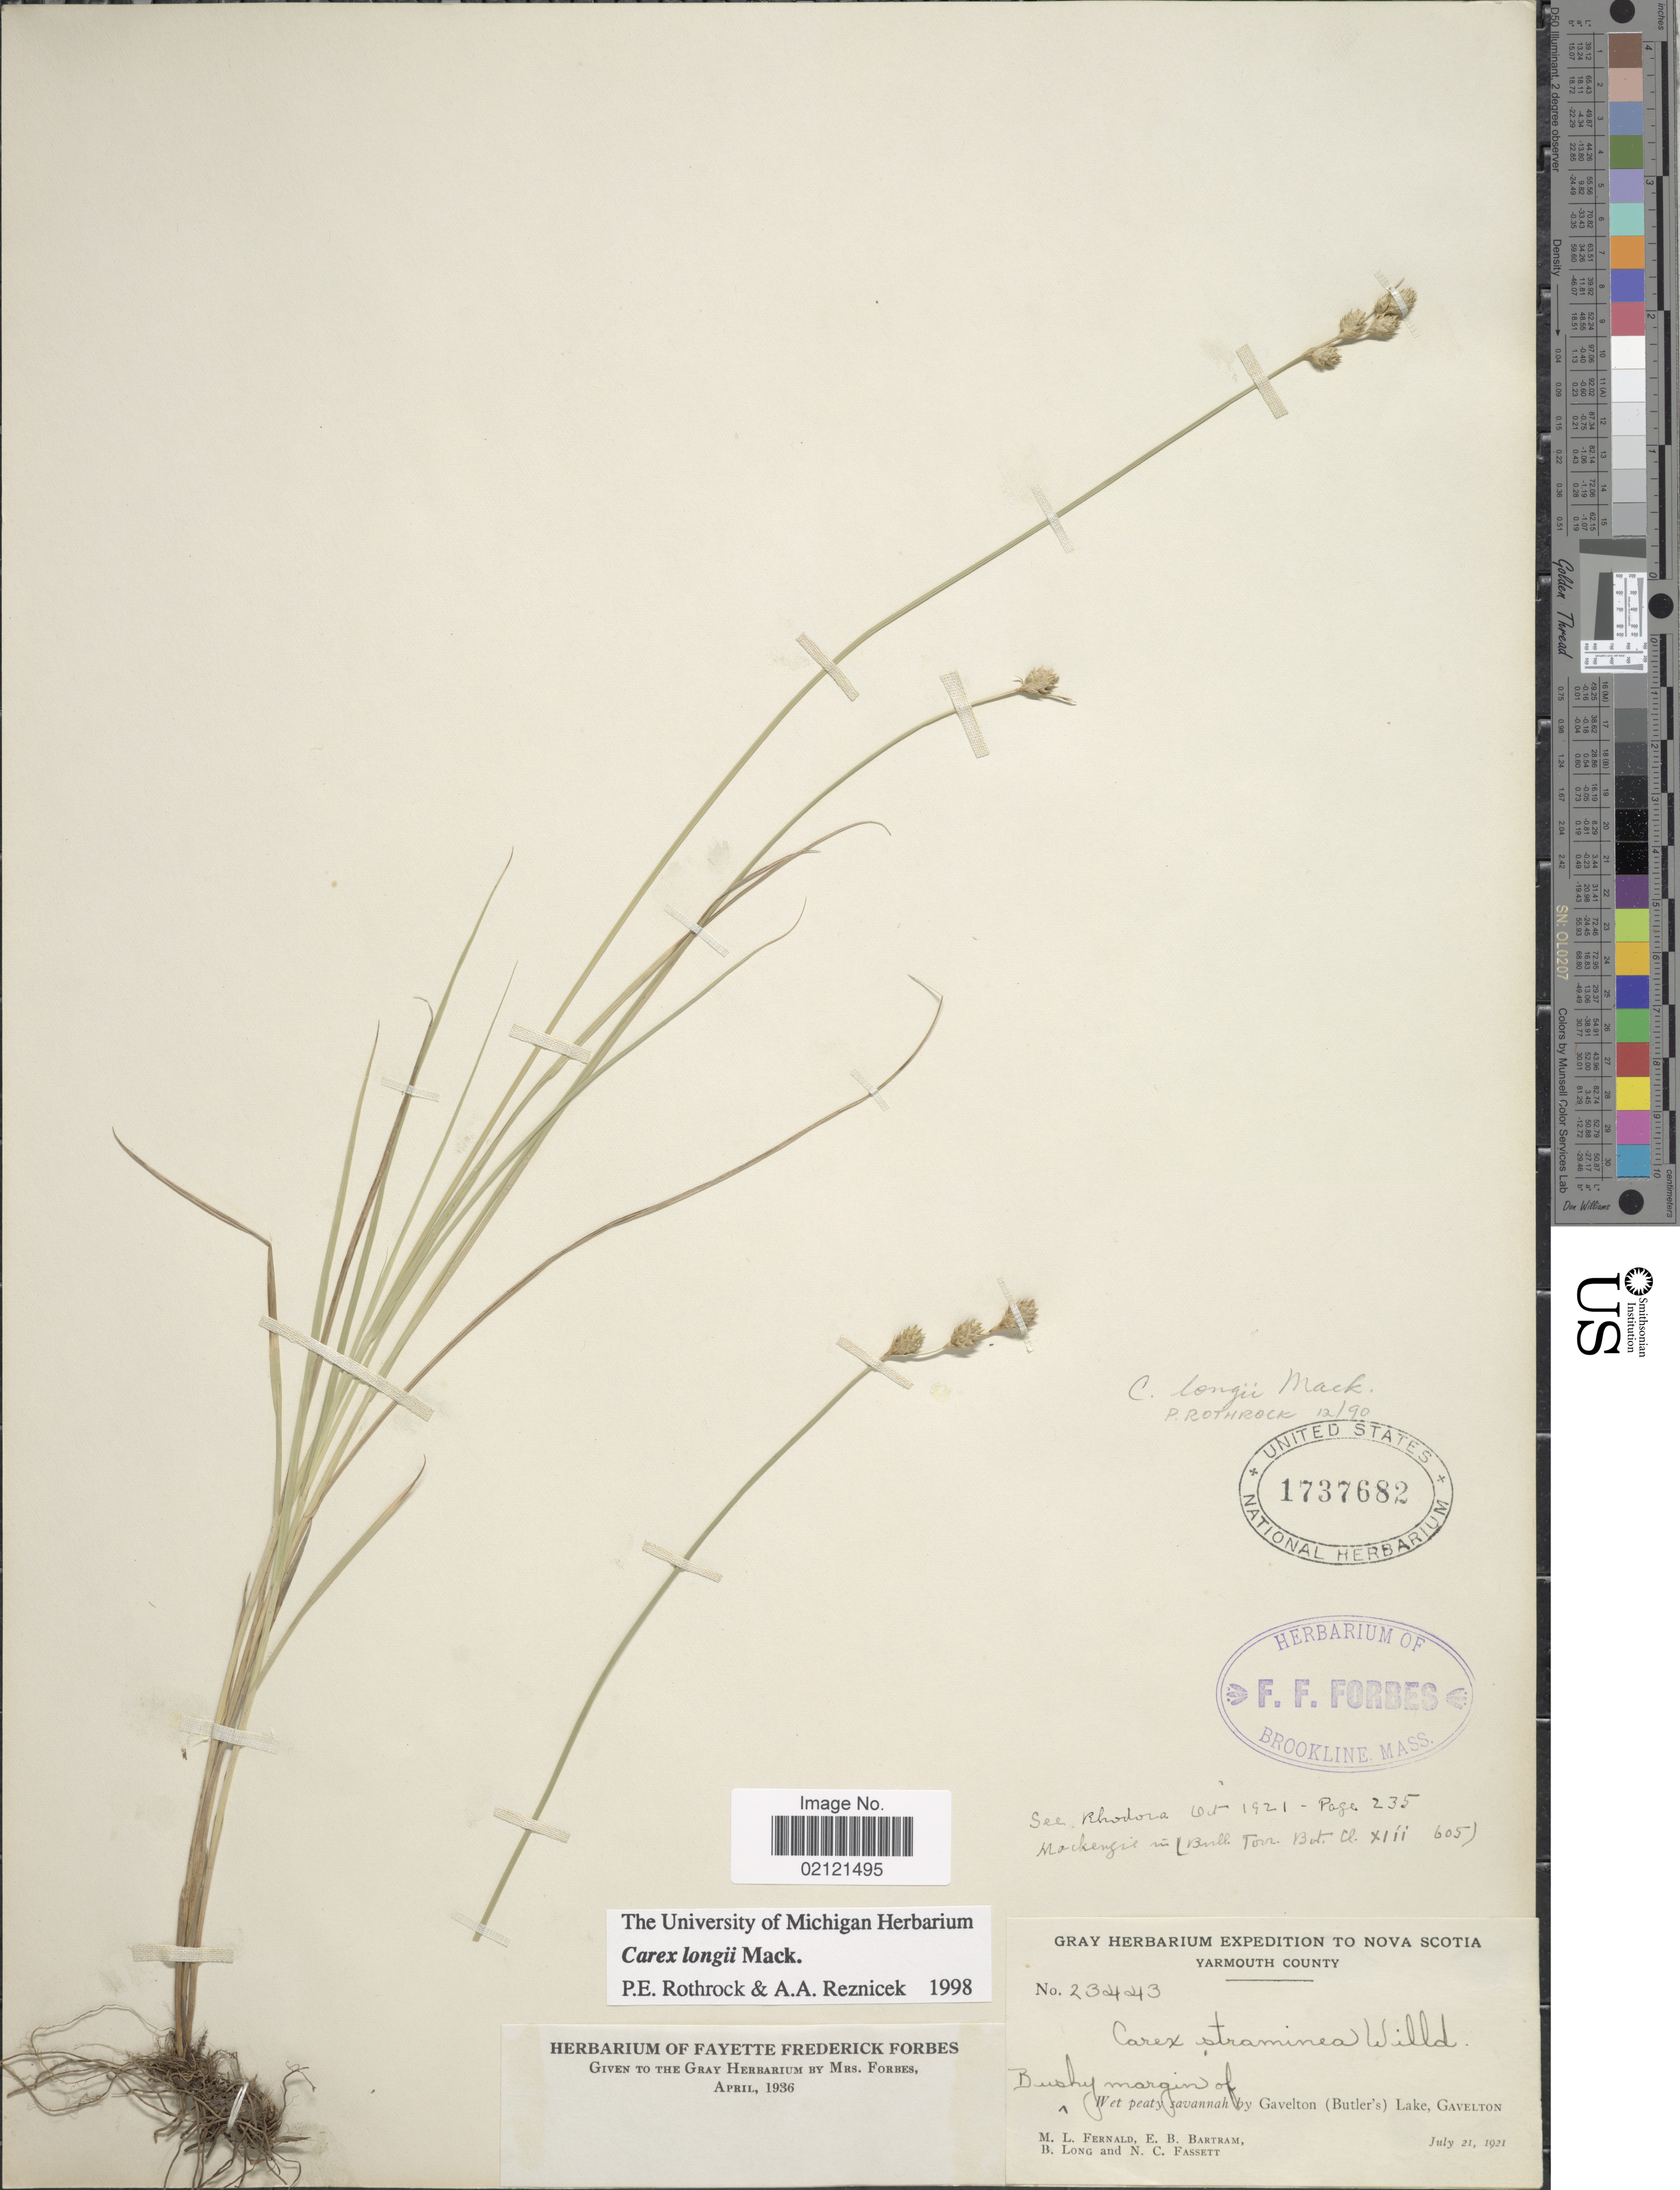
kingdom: Plantae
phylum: Tracheophyta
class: Liliopsida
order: Poales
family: Cyperaceae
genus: Carex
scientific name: Carex longii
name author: Mack.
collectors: M. L. Fernald, E. B. Bartram, B. Long & N. C. Fassett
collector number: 23443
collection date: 1921-07-21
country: Canada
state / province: Nova Scotia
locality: Yarmouth County, Bushy margins of wet peaty savannah by Gavelton (Butler's) Lake, Gavelton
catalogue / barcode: US 1737682